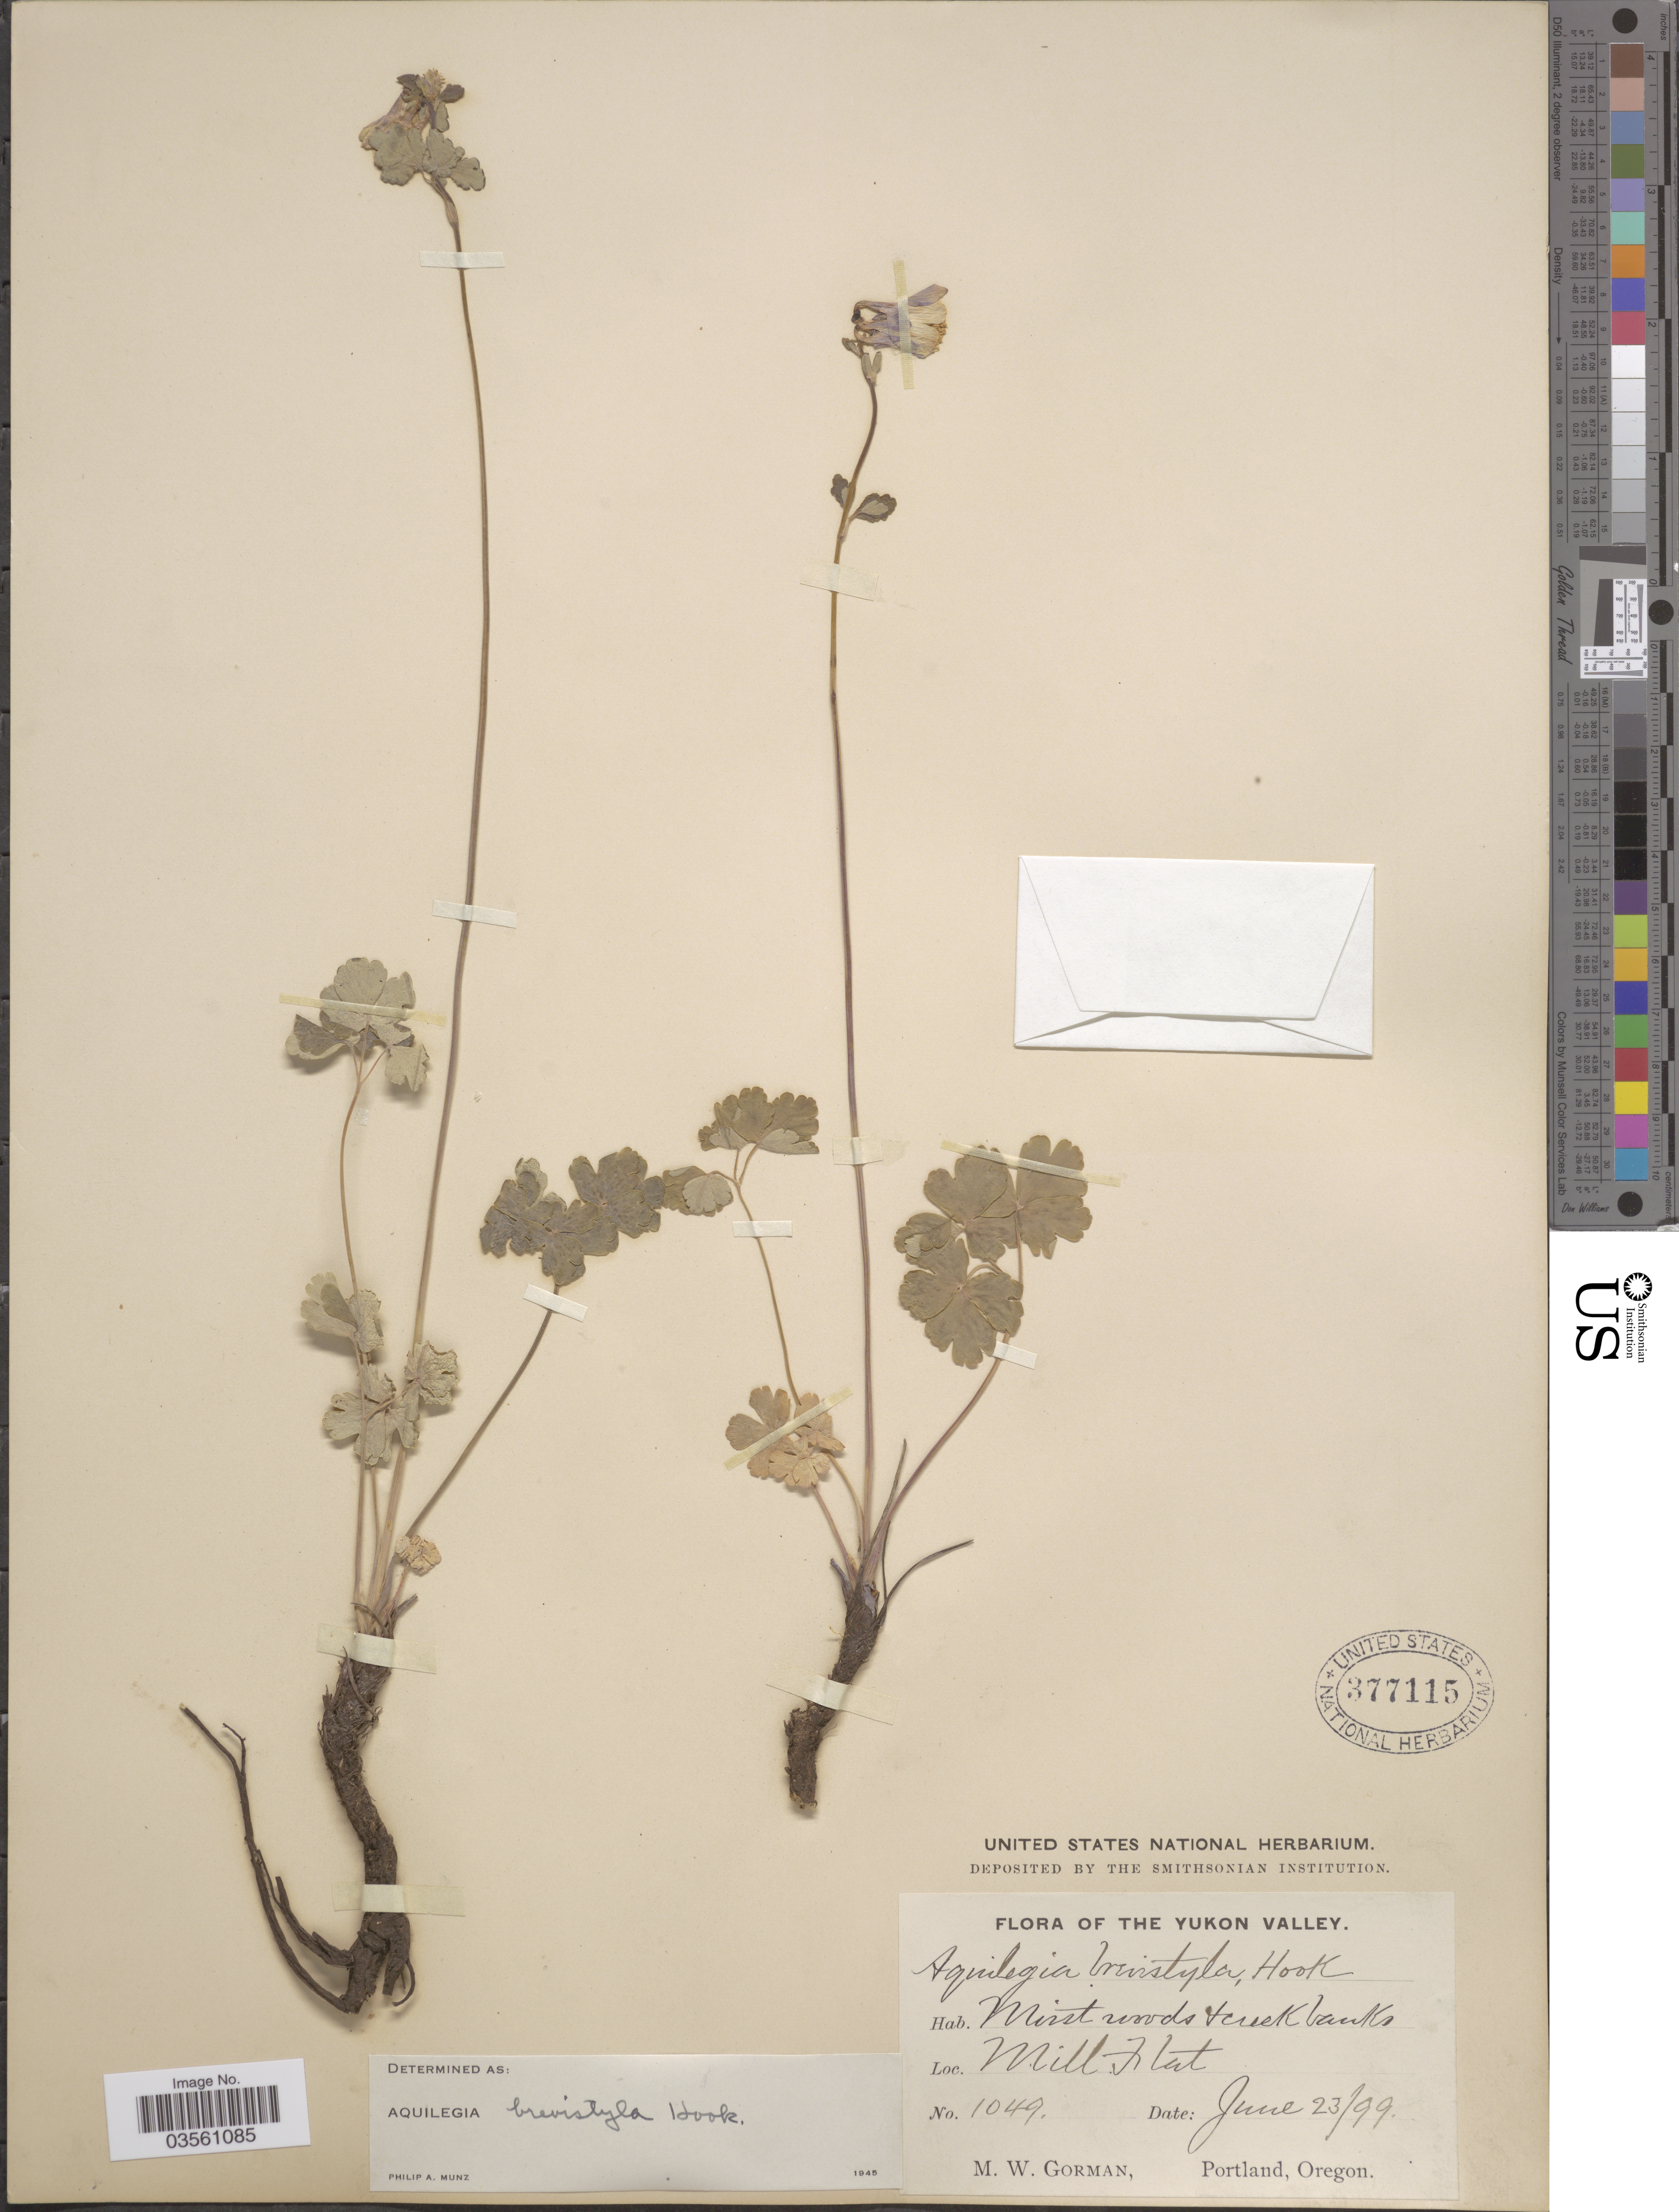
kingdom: Plantae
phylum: Tracheophyta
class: Magnoliopsida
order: Ranunculales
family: Ranunculaceae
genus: Aquilegia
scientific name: Aquilegia brevistyla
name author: Hook.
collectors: M. W. Gorman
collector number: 1049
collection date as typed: Transcribed d/m/y: 23/6/99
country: Canada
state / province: Yukon Territory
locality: The Yukon Valley. Mill Flat.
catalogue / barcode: US 377115